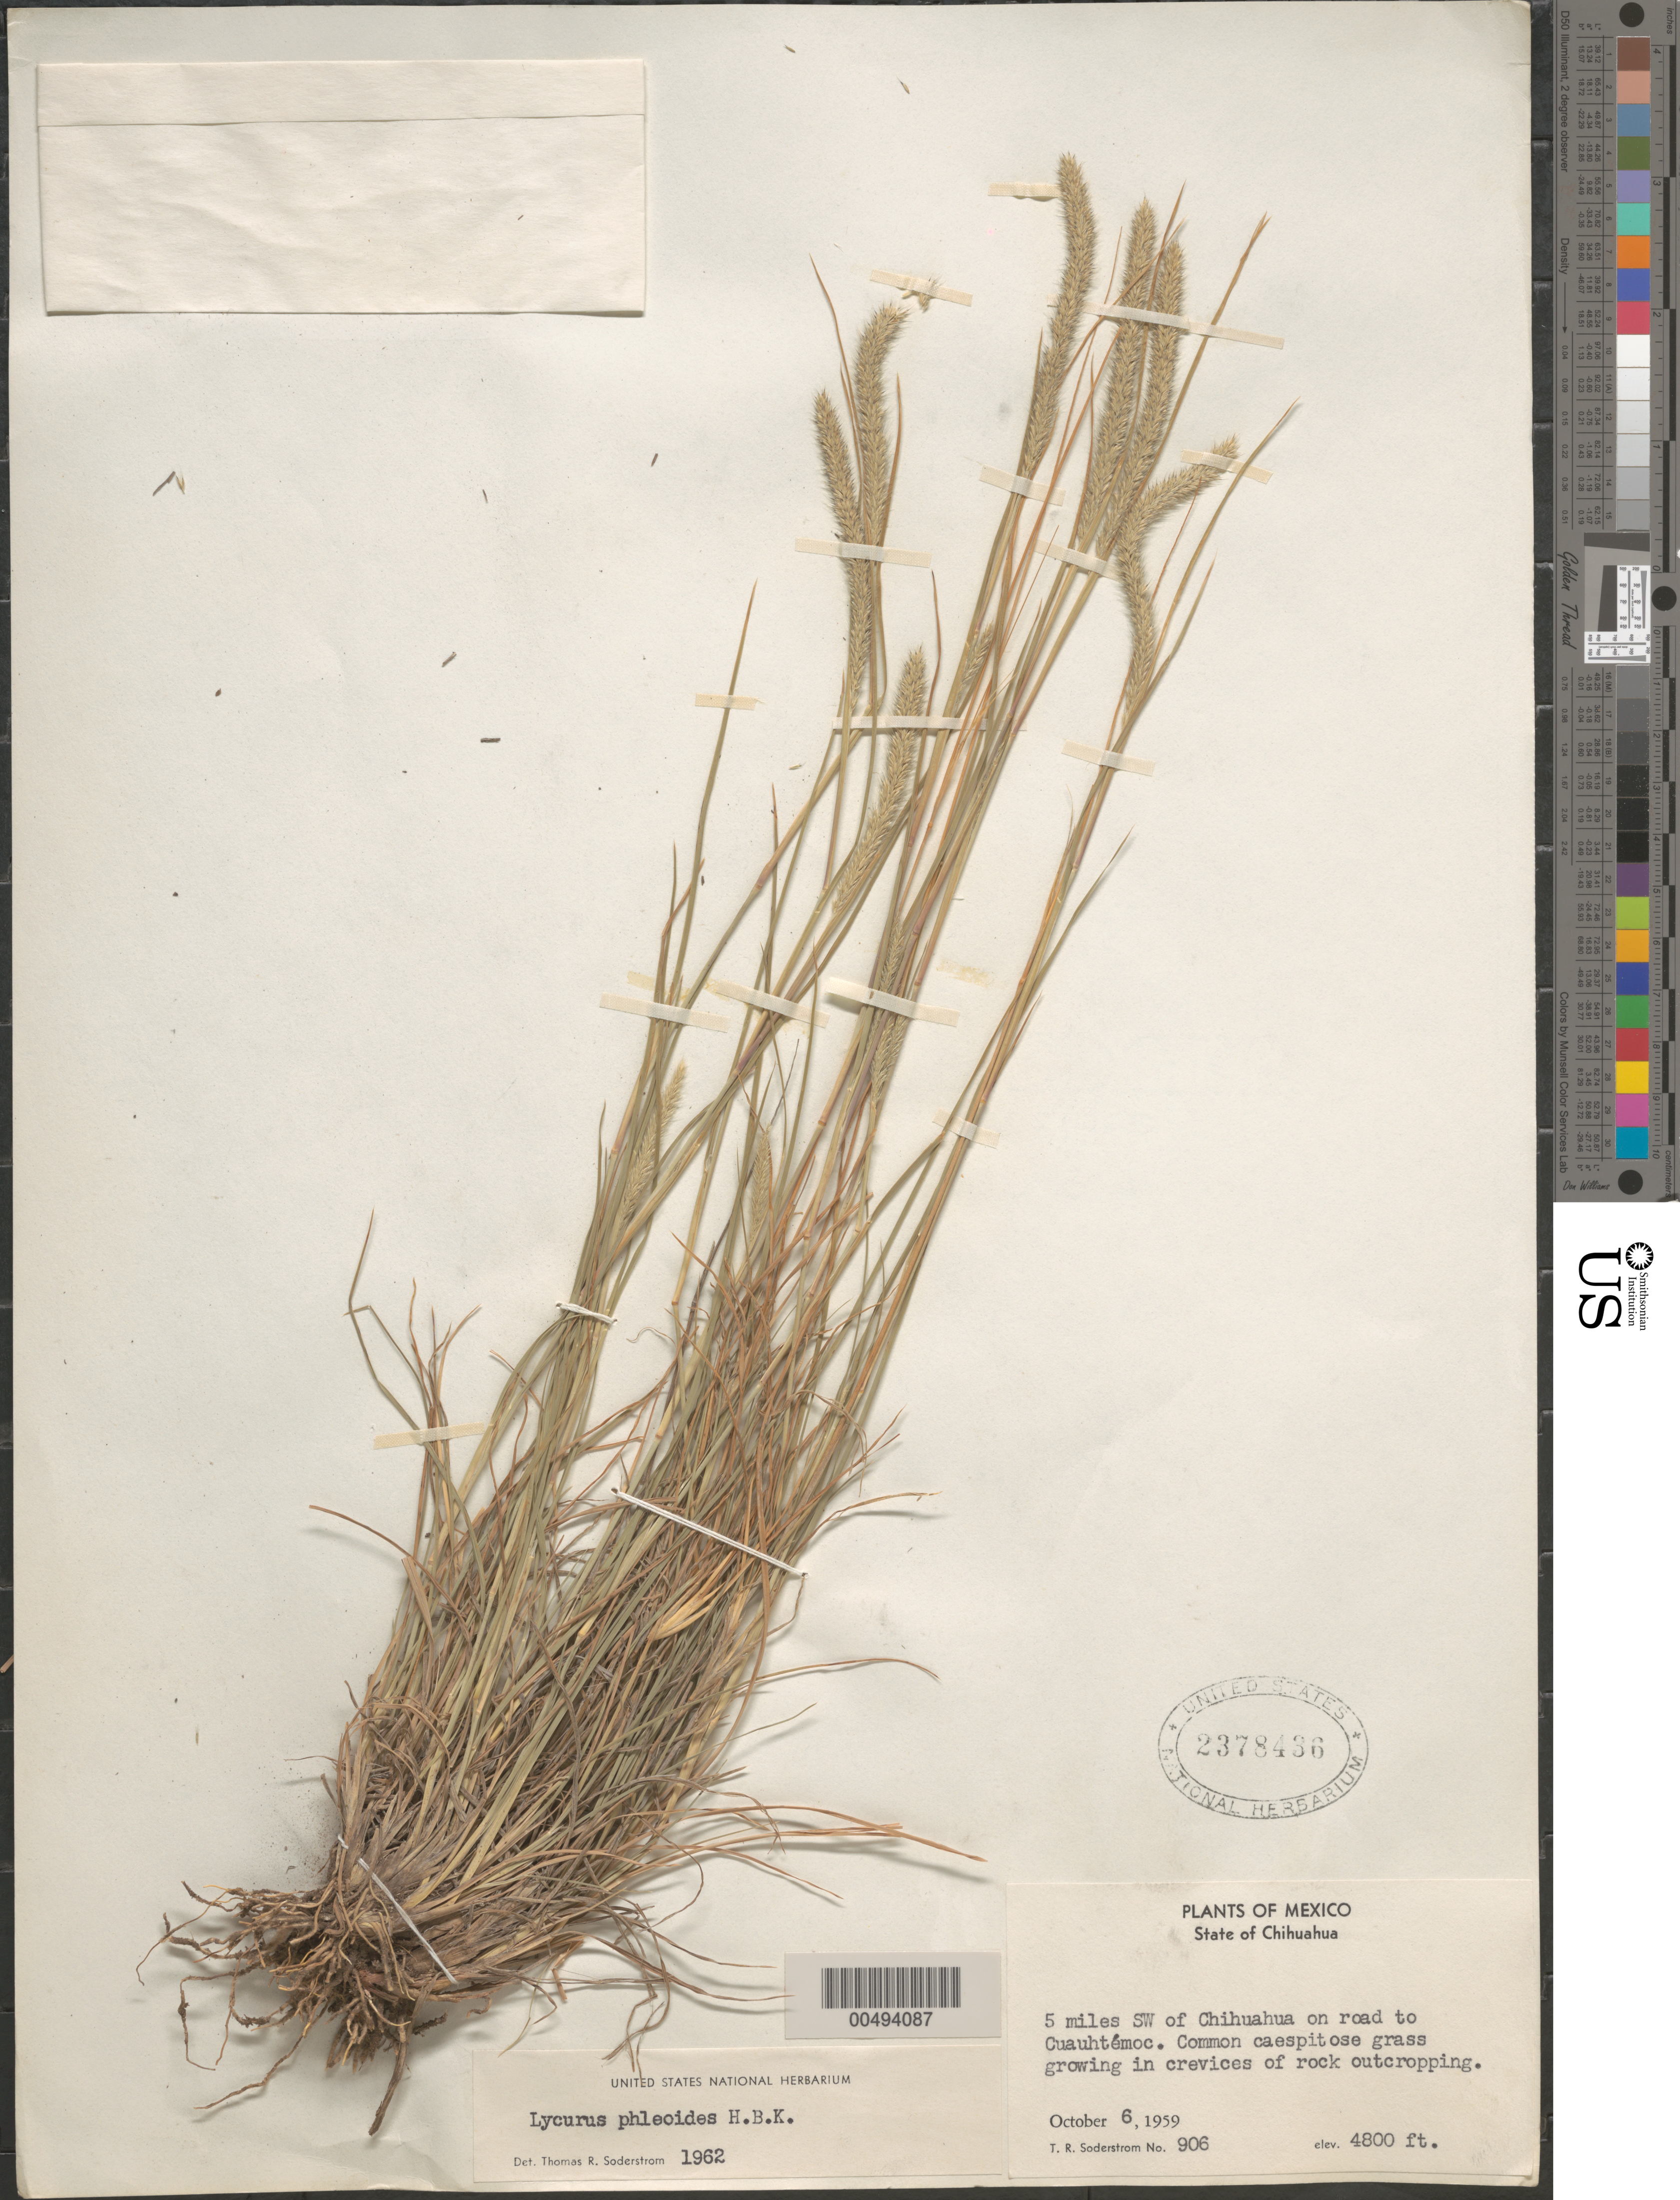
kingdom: Plantae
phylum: Tracheophyta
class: Liliopsida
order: Poales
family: Poaceae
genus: Lycurus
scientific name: Lycurus phleoides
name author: Kunth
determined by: Soderstrom, T. R.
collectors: T. R. Soderstrom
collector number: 906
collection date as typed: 6 Oct 1959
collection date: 1959-10-06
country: Mexico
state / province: Chihuahua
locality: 5 mi SW of Chihuahua on rd to Cuauhtémoc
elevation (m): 1463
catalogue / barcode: US 2378436